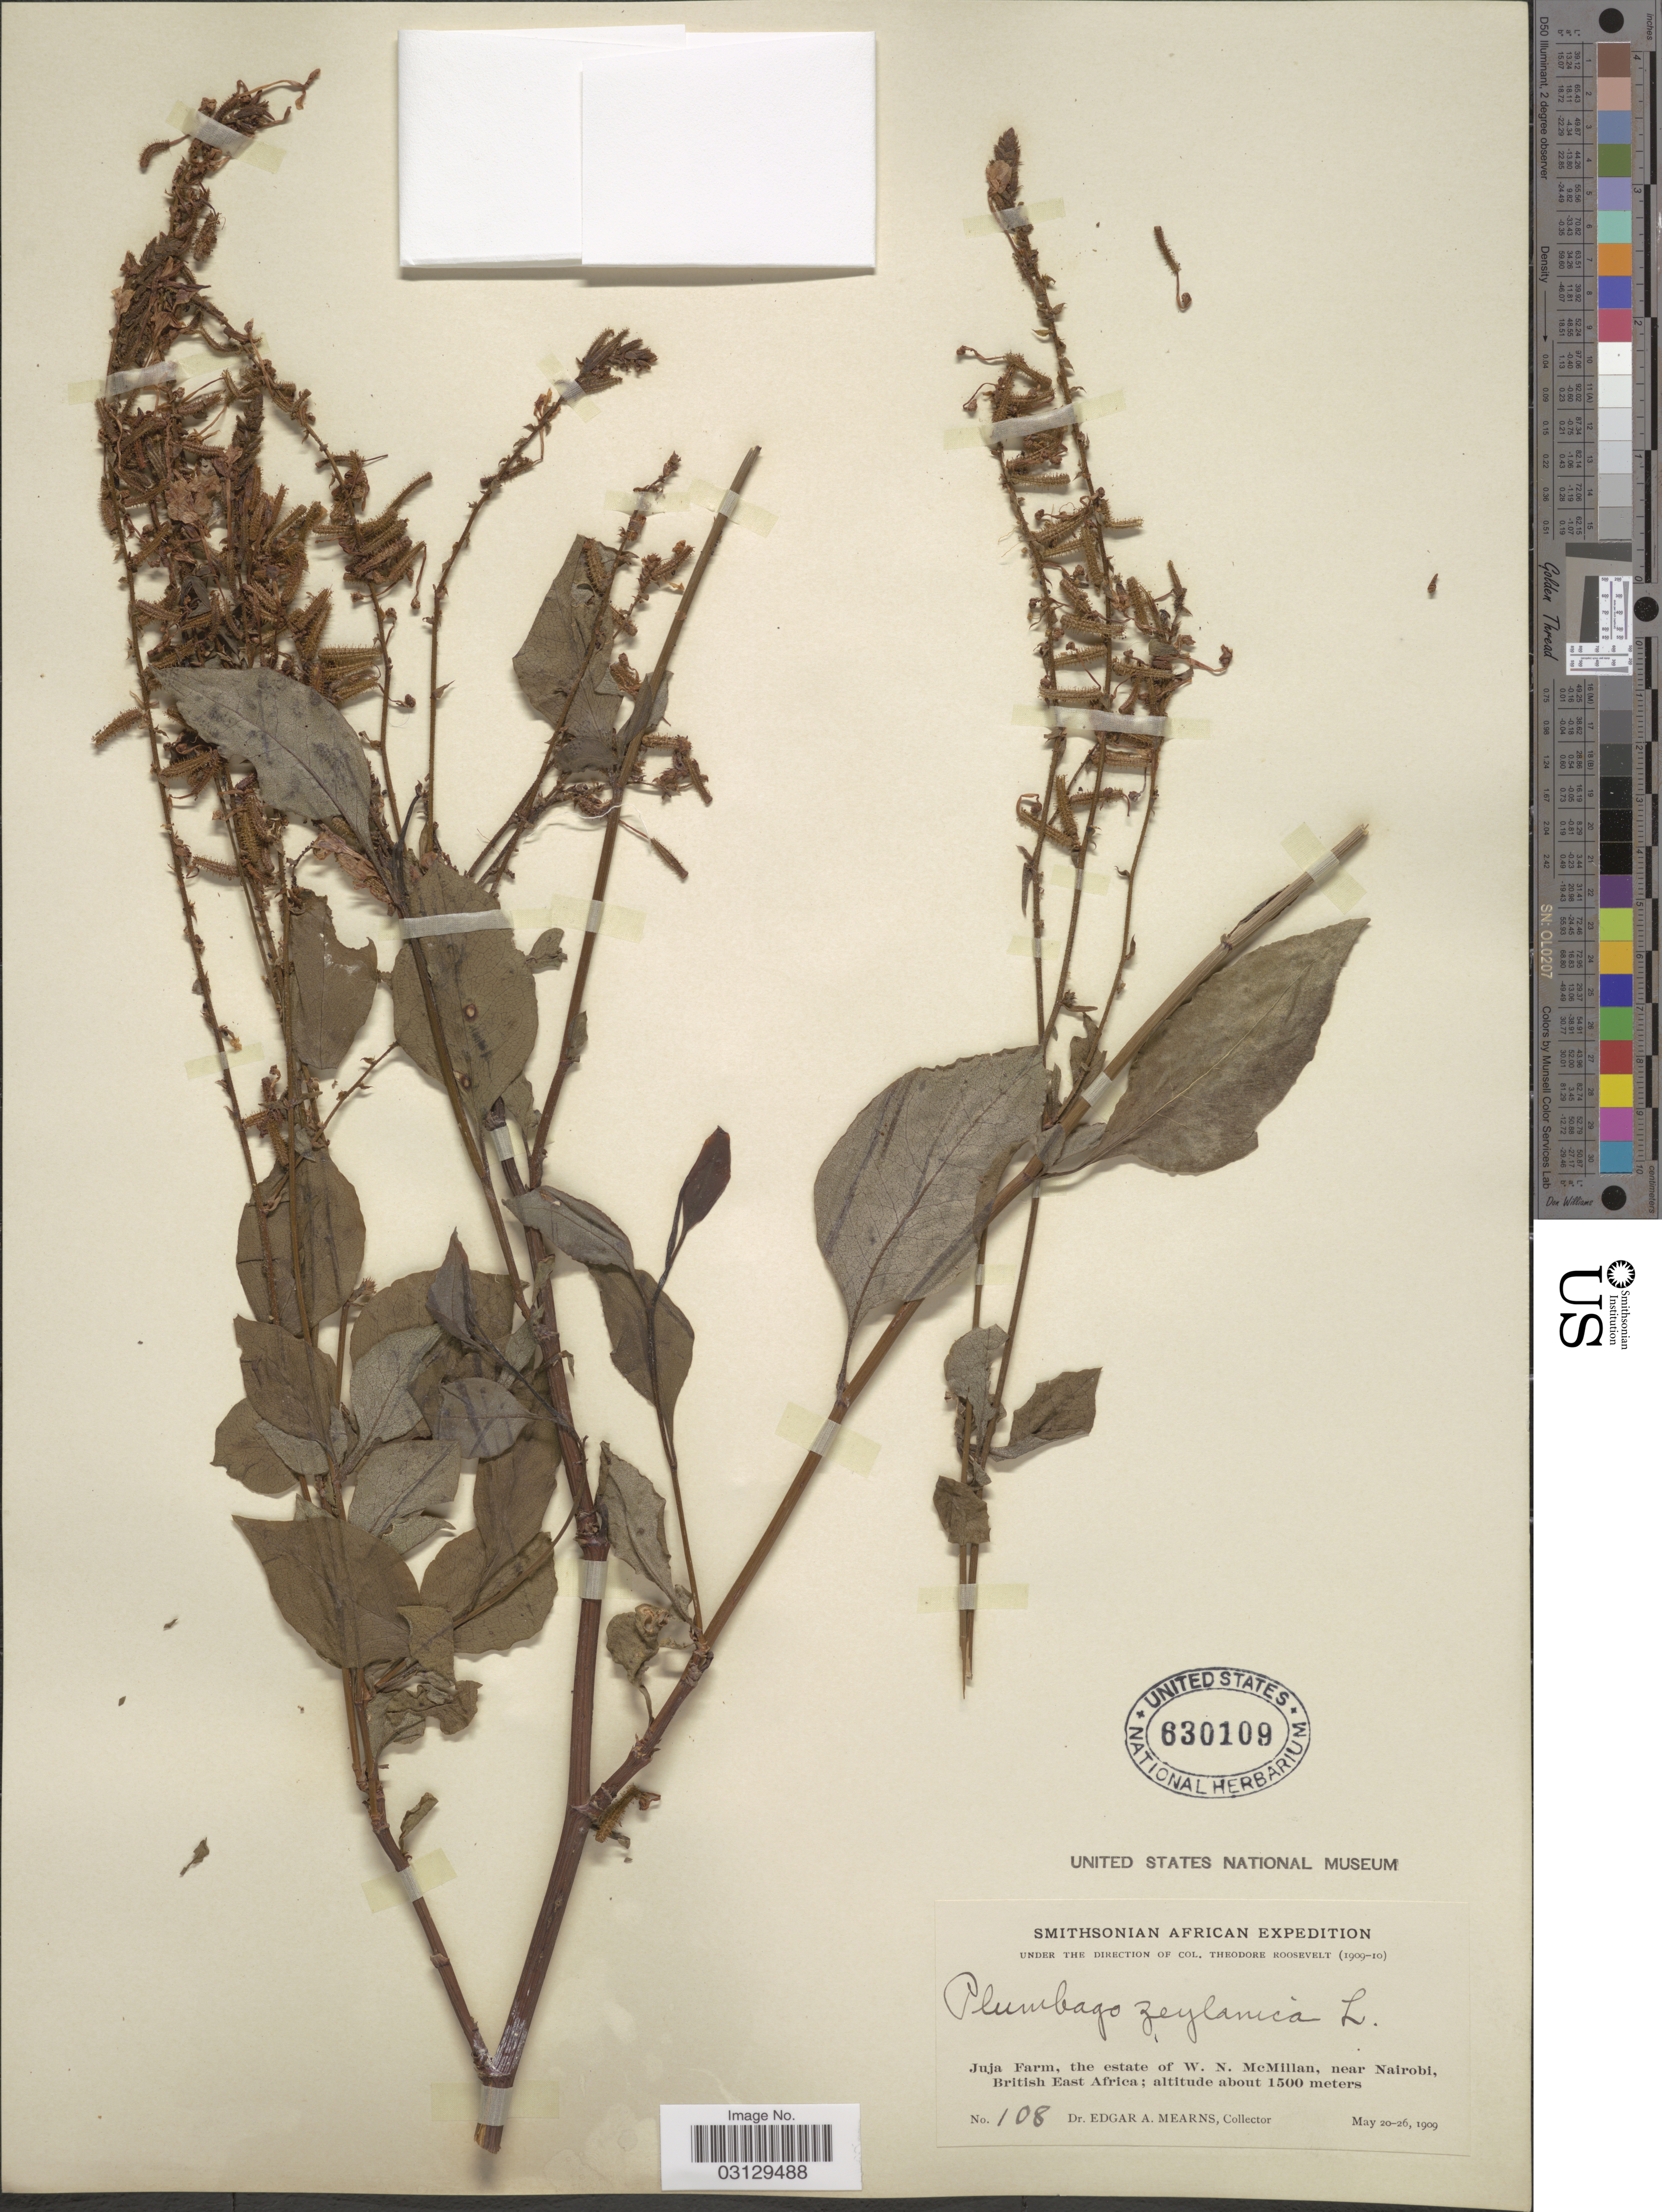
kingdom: Plantae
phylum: Tracheophyta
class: Magnoliopsida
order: Caryophyllales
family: Plumbaginaceae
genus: Plumbago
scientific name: Plumbago zeylanica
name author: L.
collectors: E. A. Mearns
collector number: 108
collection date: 1909-05-20/1909-05-26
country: Kenya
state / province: Nairobi Area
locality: Juja Farm, the estate of W. N. McMillan, near Nairobi, British East Africa.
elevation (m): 1500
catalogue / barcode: US 630109